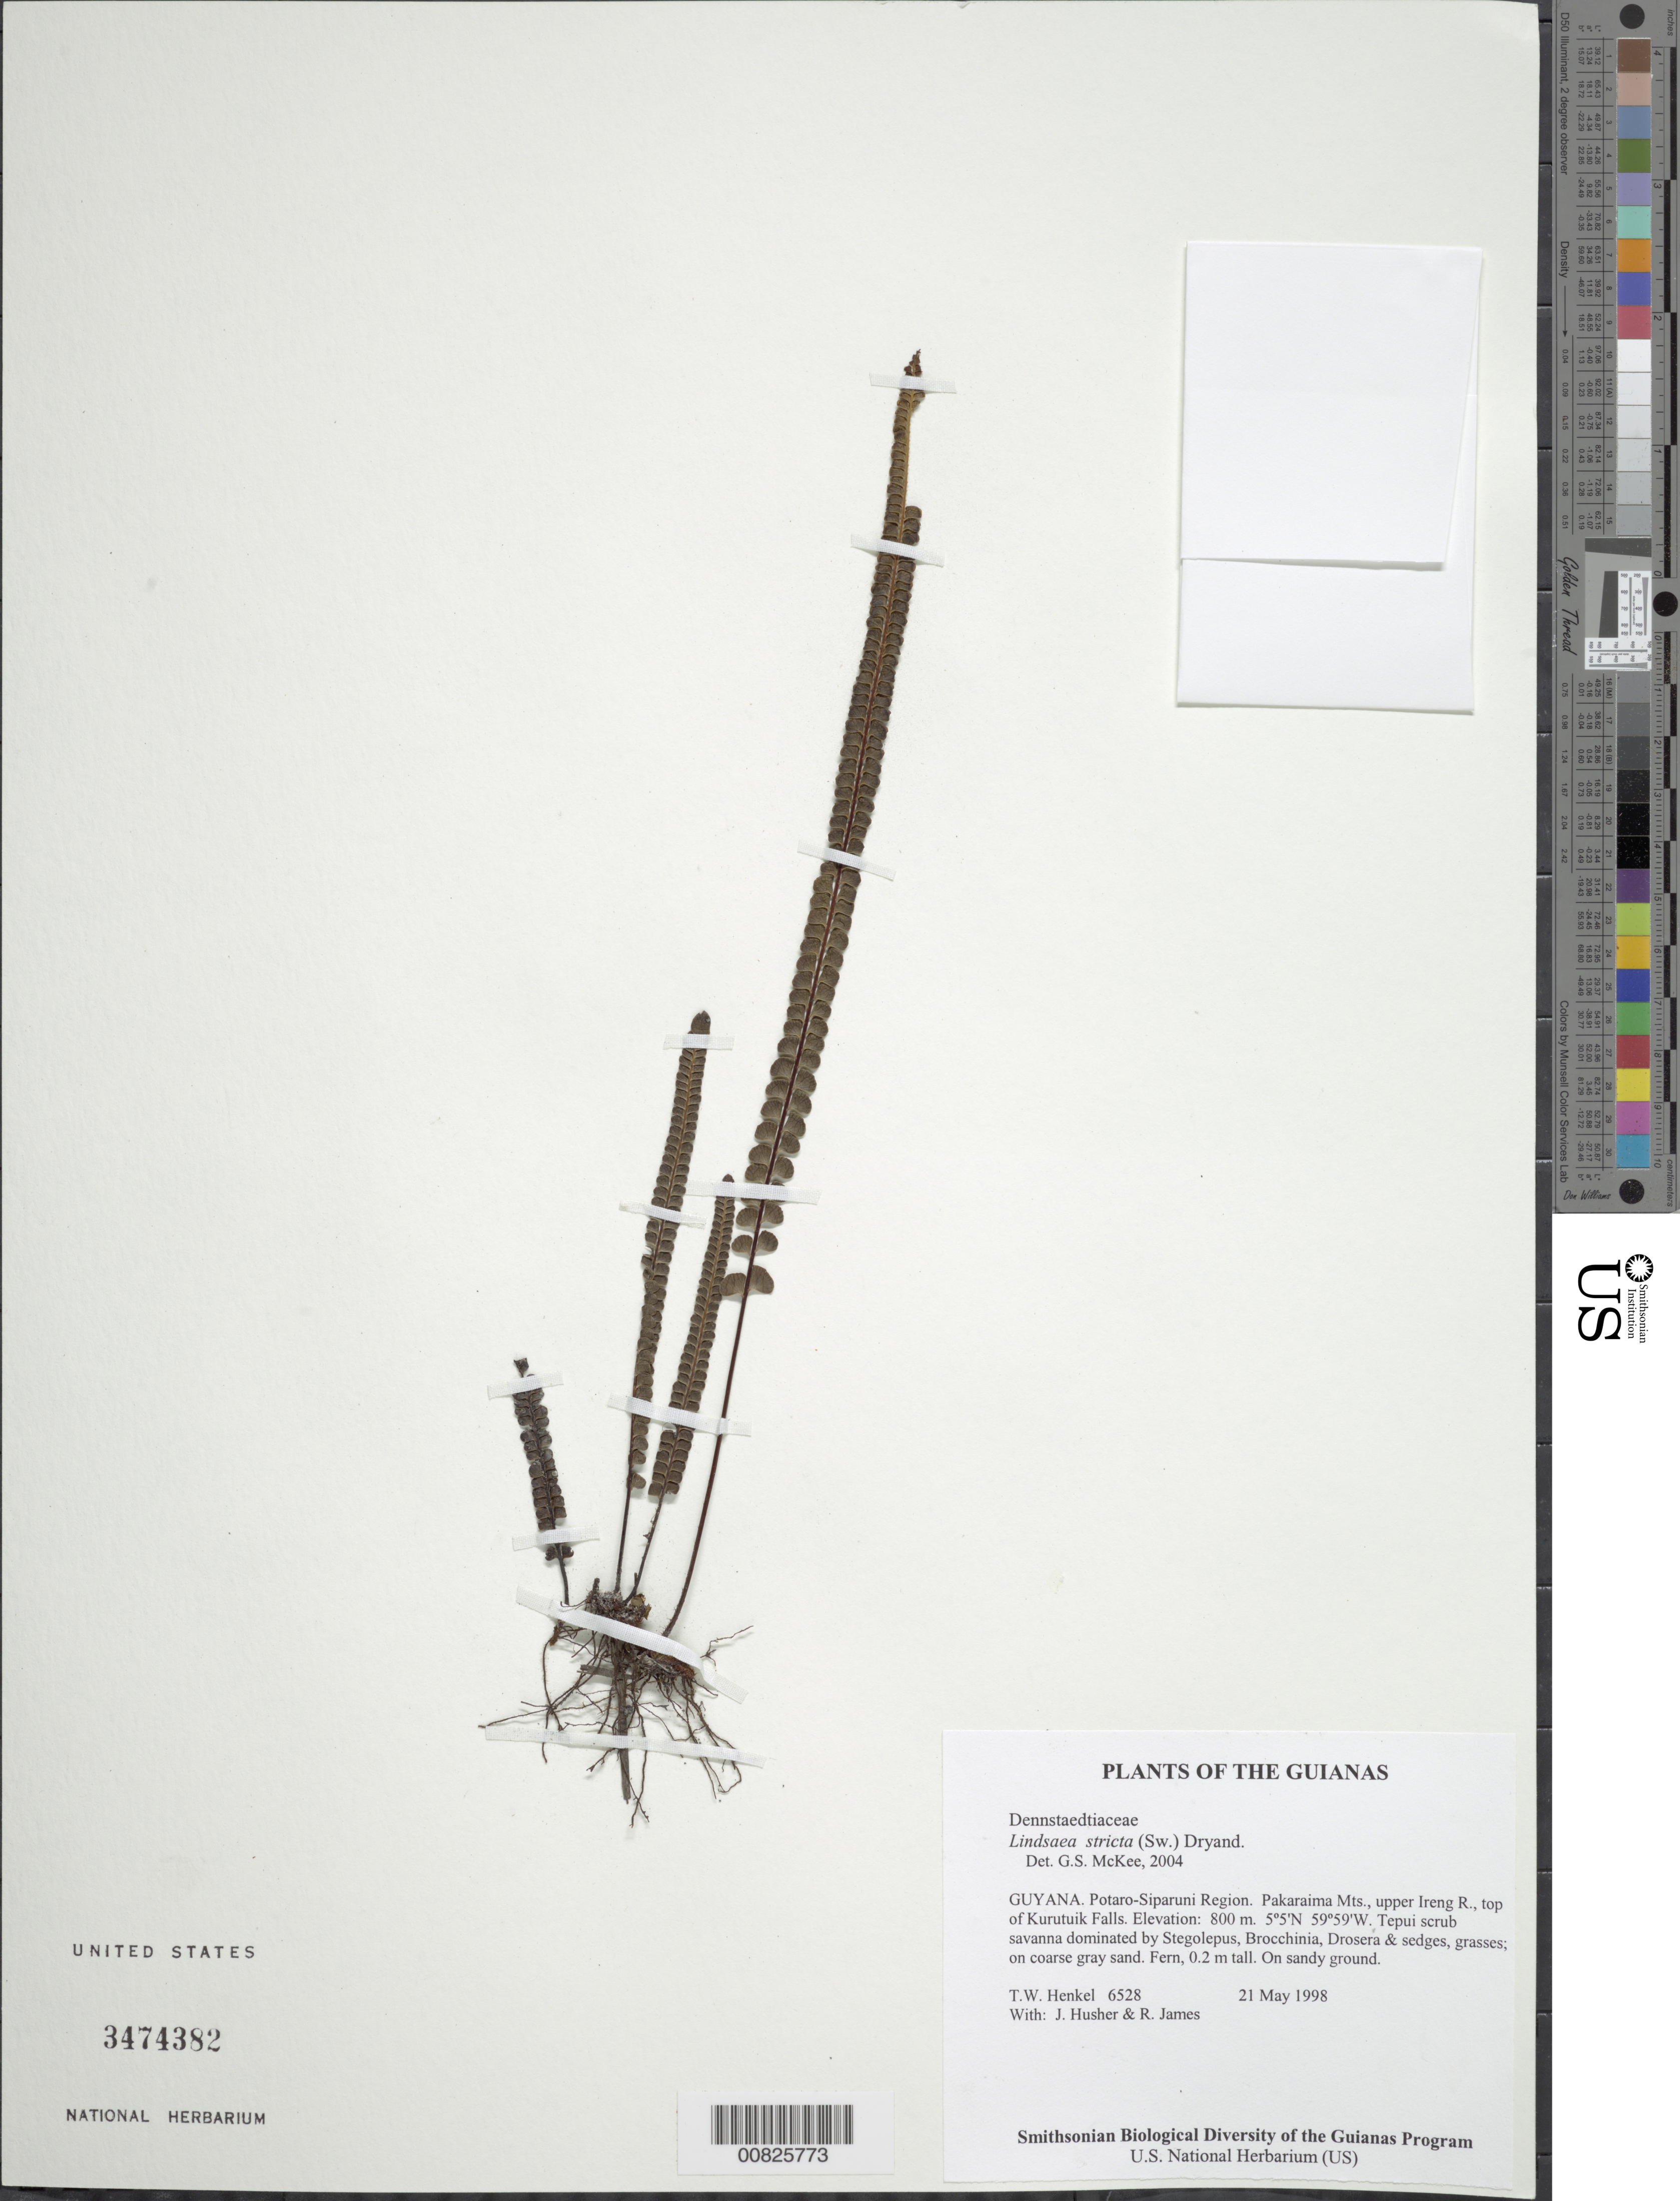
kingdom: Plantae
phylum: Tracheophyta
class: Polypodiopsida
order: Polypodiales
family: Lindsaeaceae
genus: Lindsaea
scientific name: Lindsaea stricta var. jamesoniiformis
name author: K.U. Kramer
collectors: T. Henkel, J. Husher & R. James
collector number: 6528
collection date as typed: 21 May 1998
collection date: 1998-05-21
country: Guyana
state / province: Potaro-Siparuni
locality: Pakaraima Mts., upper Ireng R., top of Kurutuik Falls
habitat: Tepui scrub savanna dominated by Stegolepus, Brocchinia, Drosera & sedges, grasses; on coarse gray sand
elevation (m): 800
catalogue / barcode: US 3474382